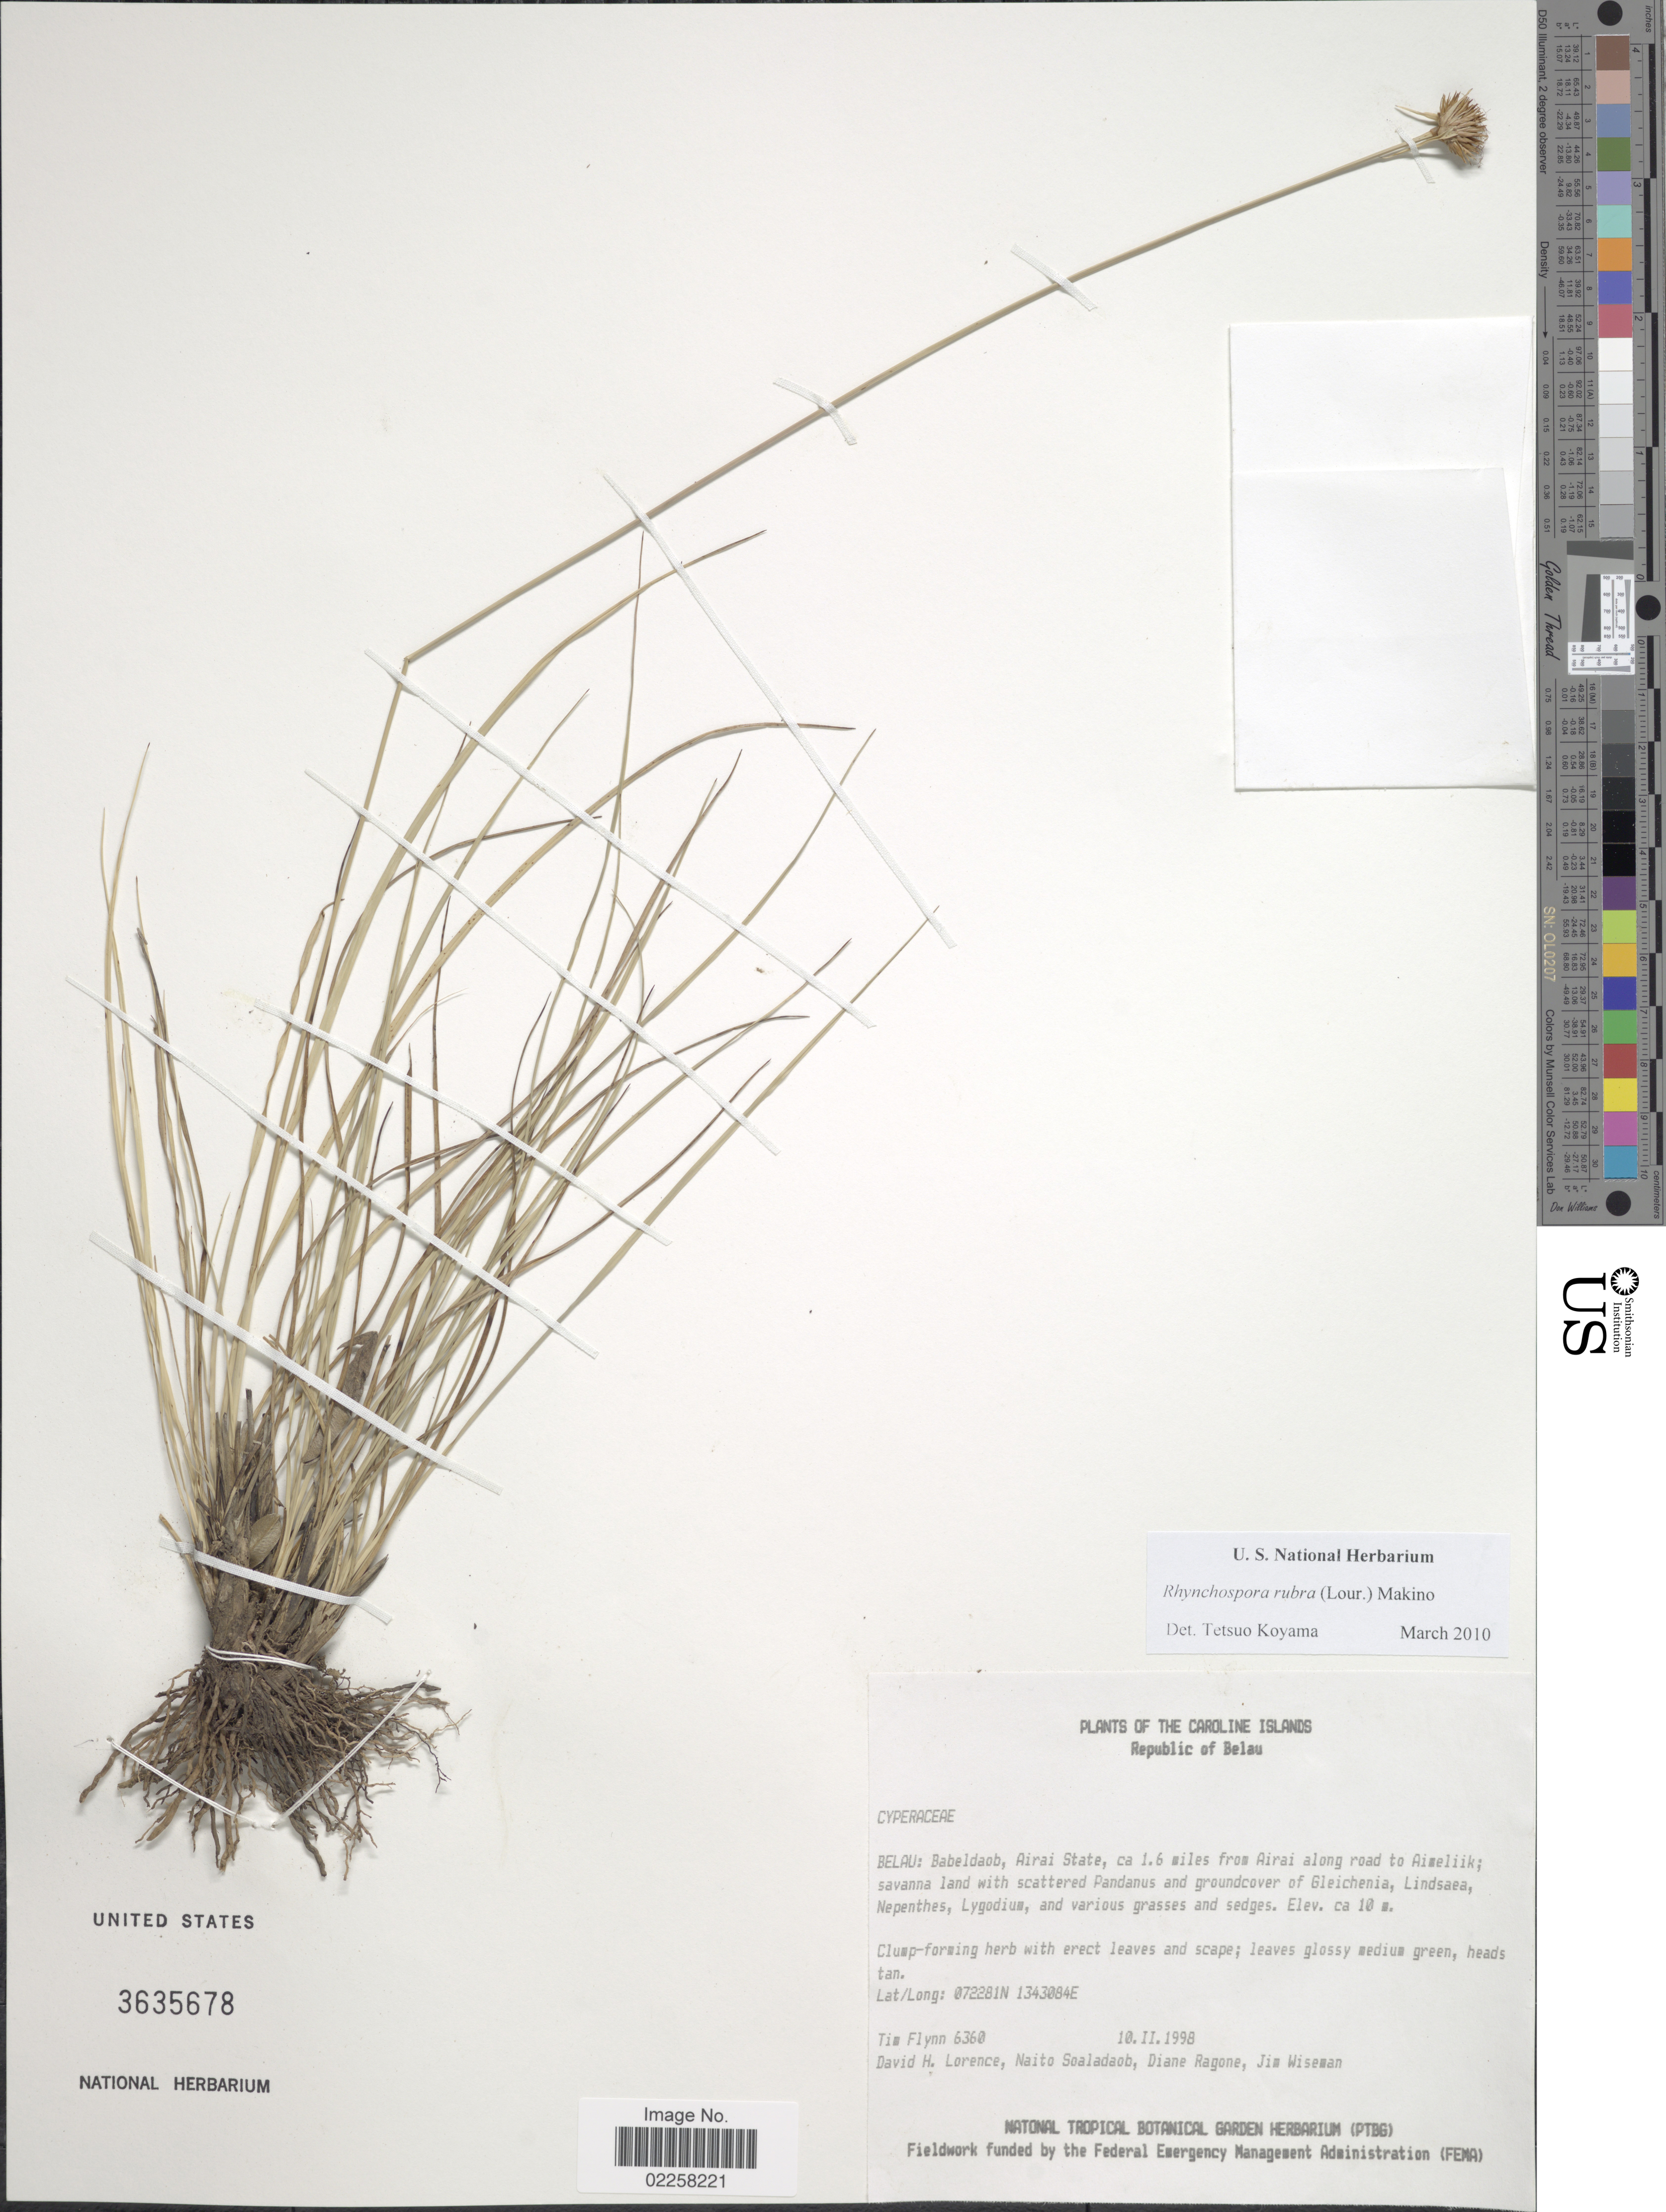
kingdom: Plantae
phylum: Tracheophyta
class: Liliopsida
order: Poales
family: Cyperaceae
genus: Rhynchospora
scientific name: Rhynchospora rubra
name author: (Lour.) Makino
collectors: T. Flynn, D. Lorence, N. Soaladaob, D. Ragone & J. Wiseman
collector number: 6360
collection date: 1998-02-10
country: Palau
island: Babeldaob [Babelthuap]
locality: The Caroline Islands, Belau: Babeldaob, Airai State, ca. 1.6 miles from Airai along road to Aimeliik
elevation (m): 10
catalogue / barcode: US 3635678